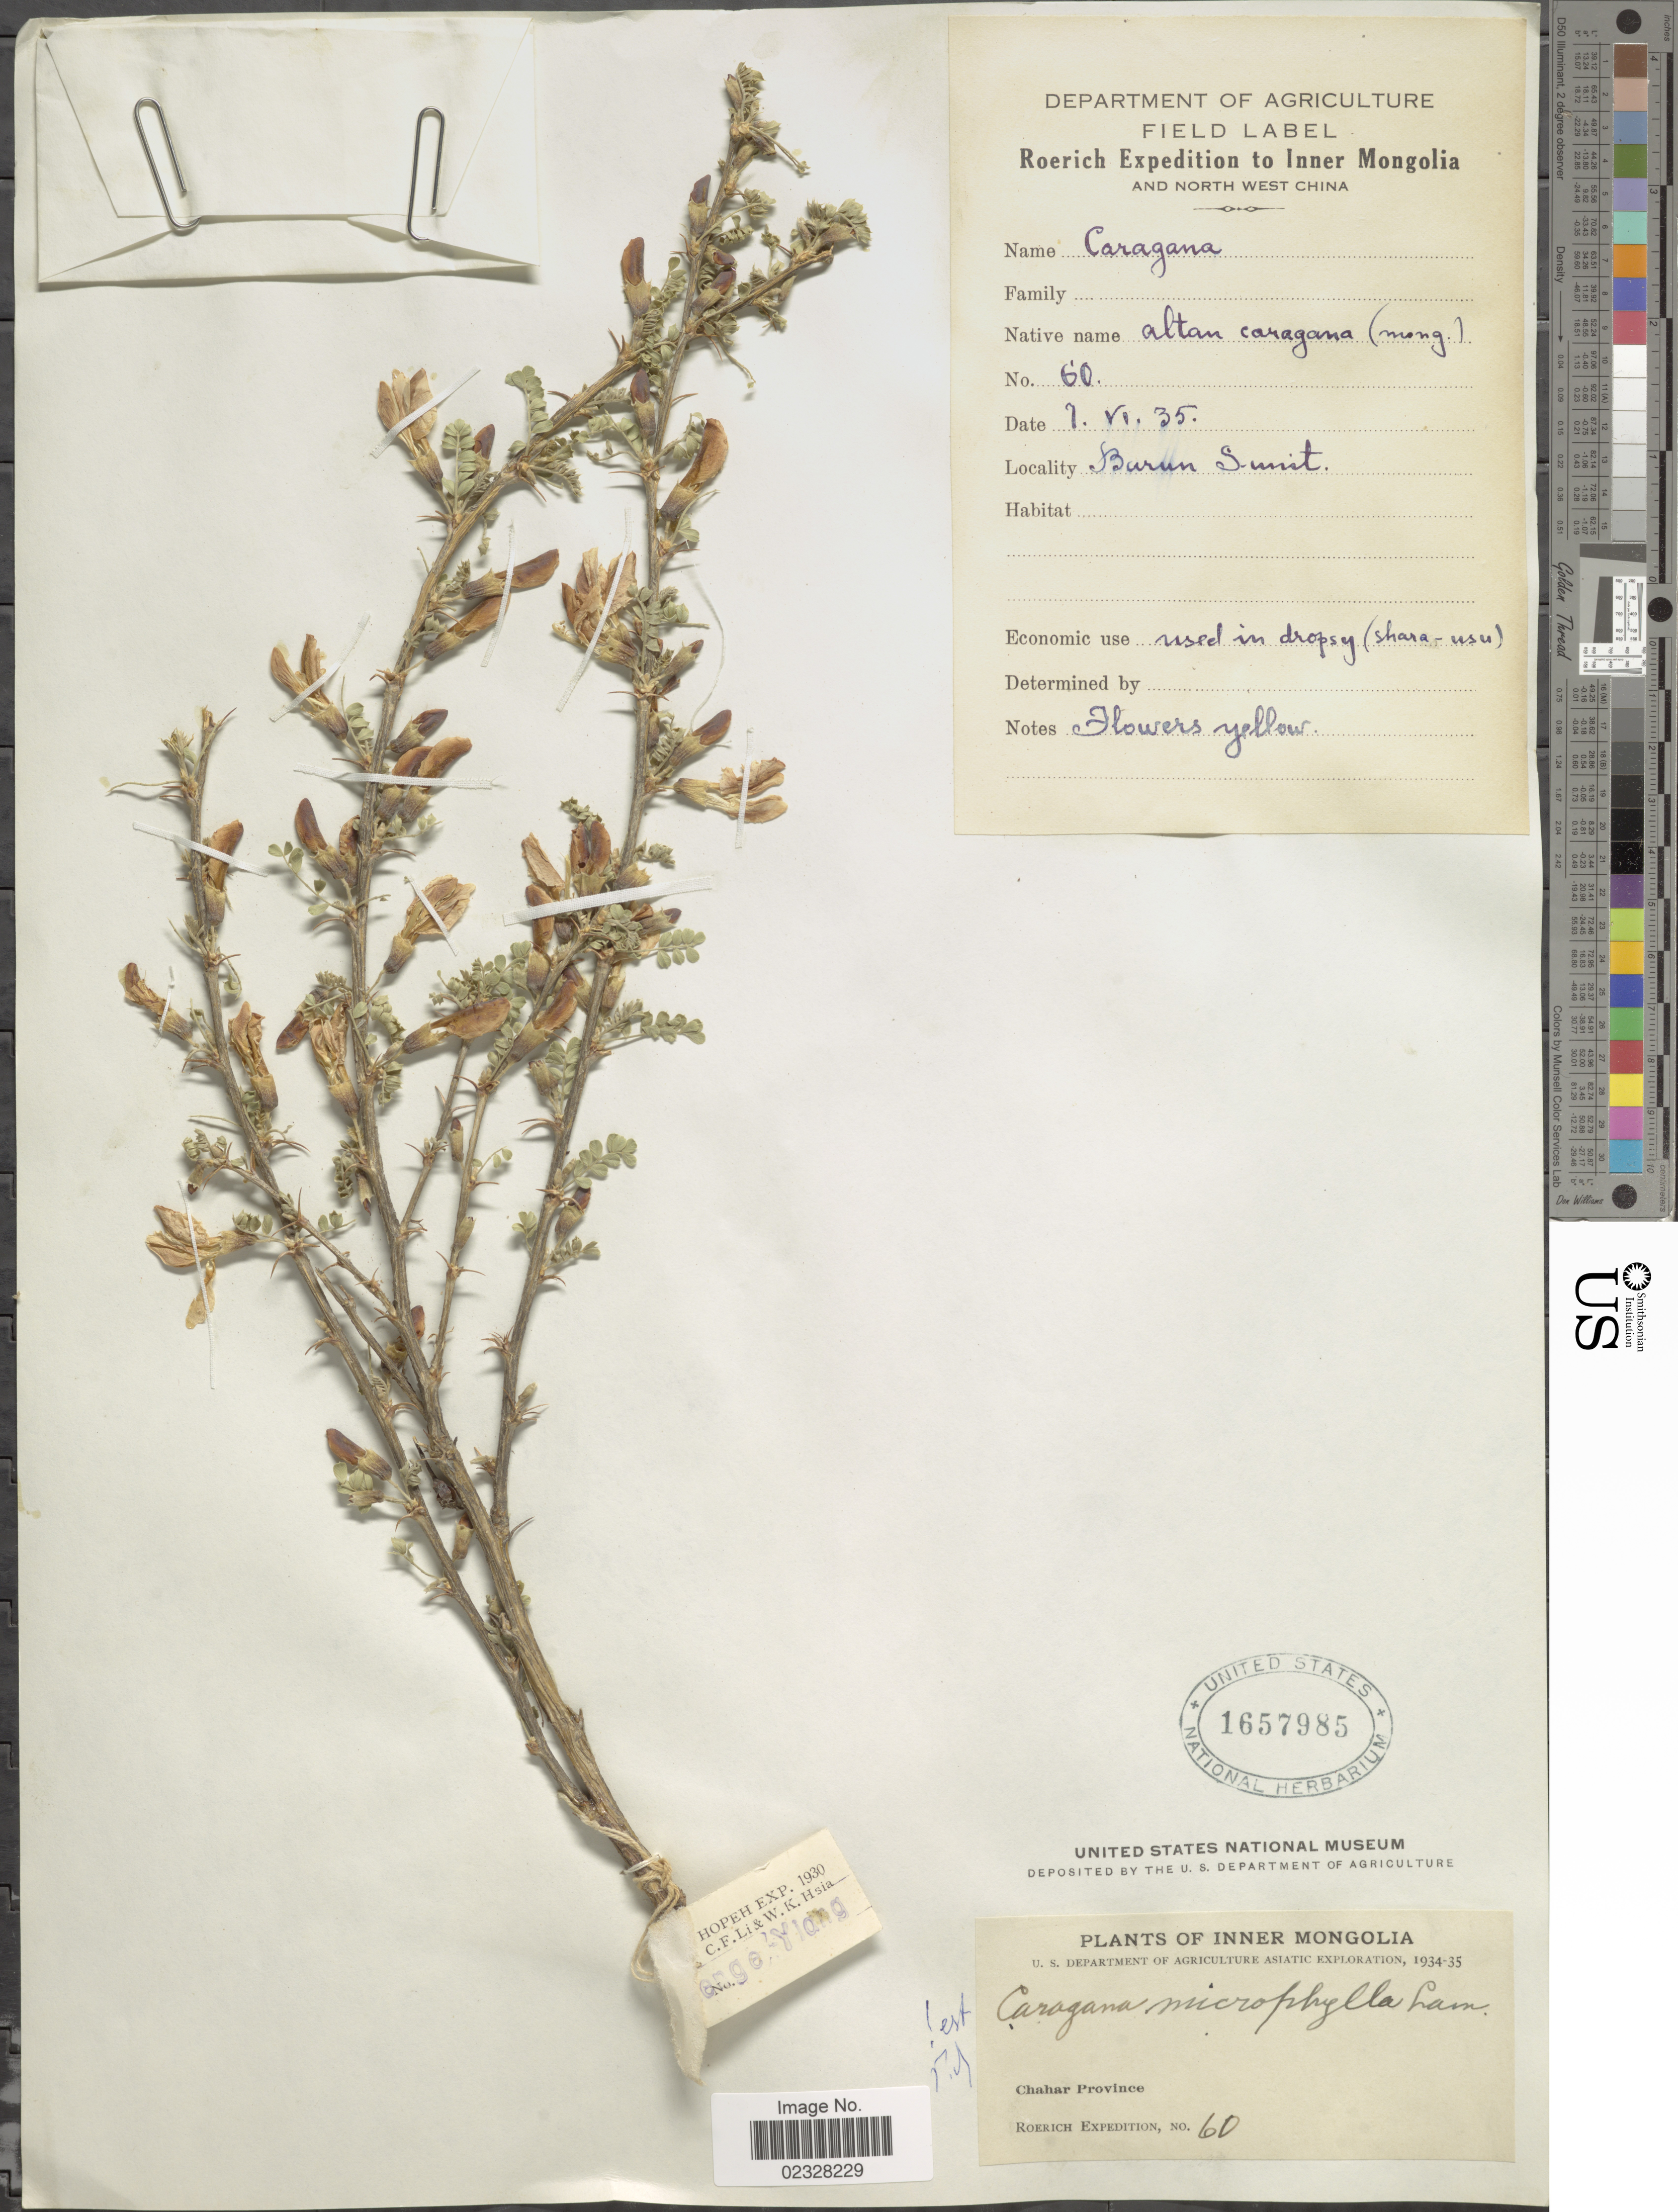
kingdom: Plantae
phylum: Tracheophyta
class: Magnoliopsida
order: Fabales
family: Fabaceae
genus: Caragana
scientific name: Caragana microphylla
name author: Lam.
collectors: Roerich Expedition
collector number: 60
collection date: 1935-06-07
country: China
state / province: Nei Monggol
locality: Inner Mongilia. Chahar Province. Barun Summit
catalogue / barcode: US 1657985